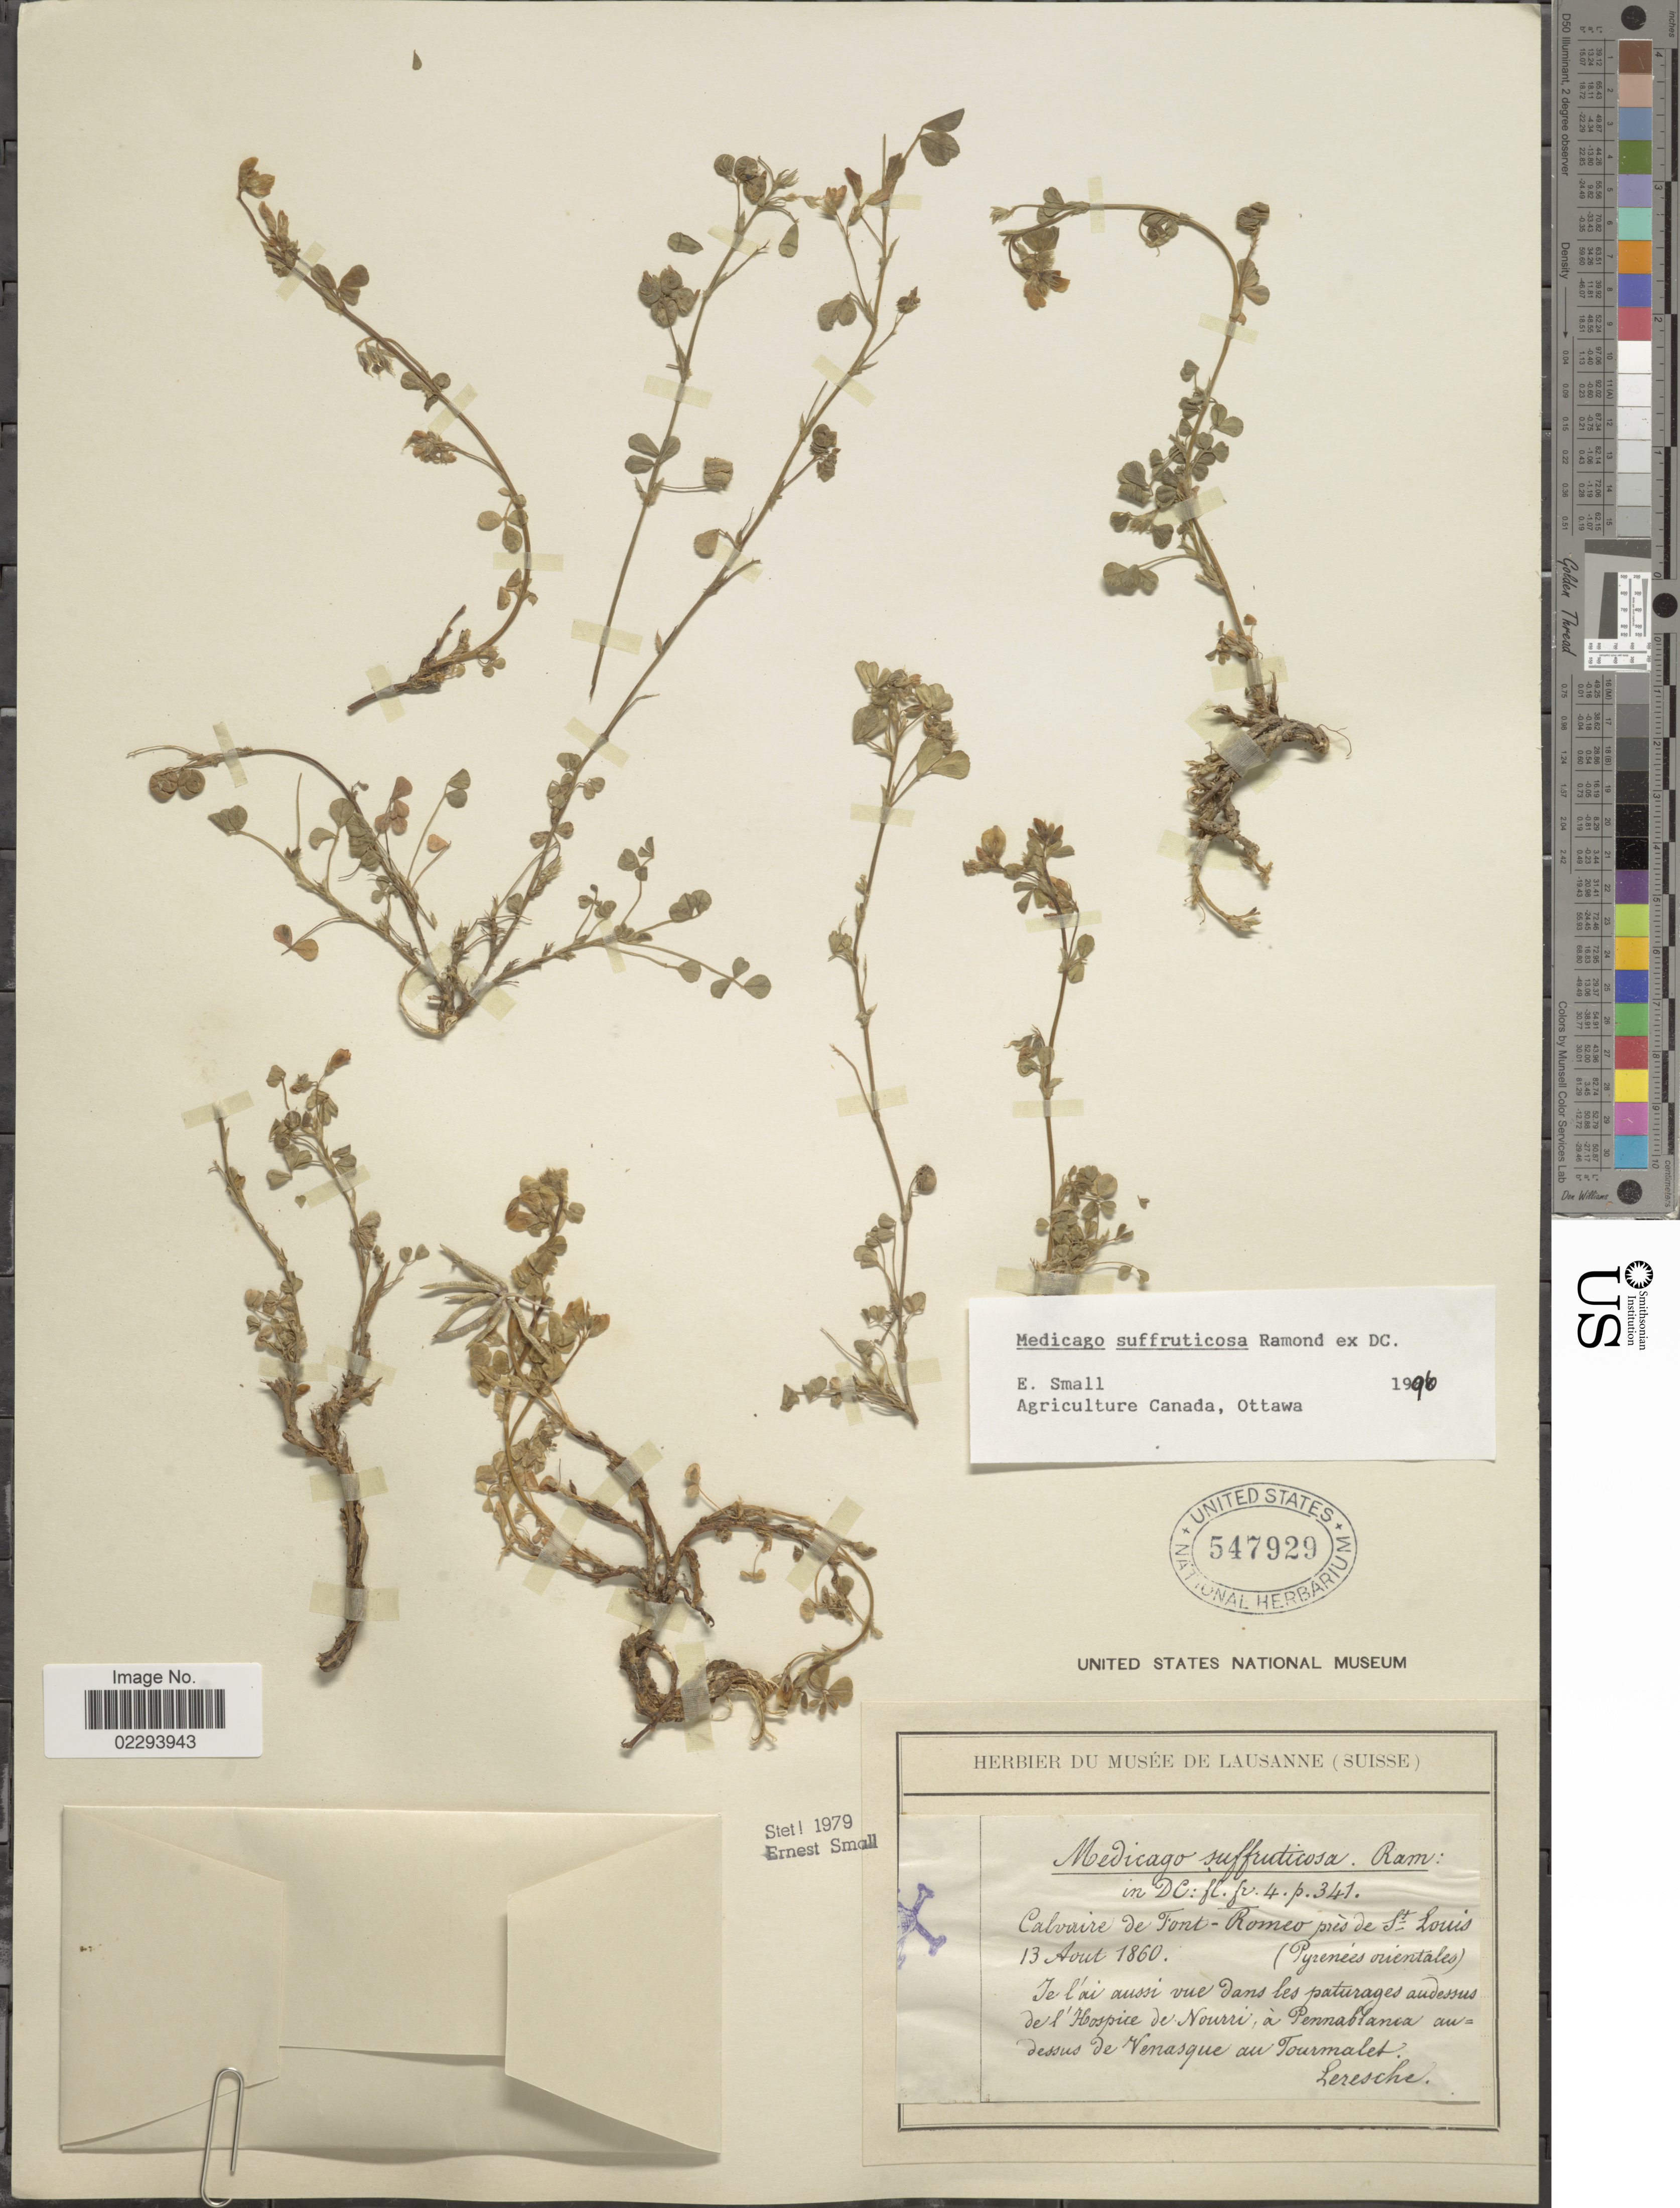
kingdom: Plantae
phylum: Tracheophyta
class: Magnoliopsida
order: Fabales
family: Fabaceae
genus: Medicago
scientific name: Medicago suffruticosa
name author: DC.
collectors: Leresche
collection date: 1860-08-13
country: France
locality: Calvaire de Font - Romeo pres de St. Louis (Pyrenees orientales).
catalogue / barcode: US 547929